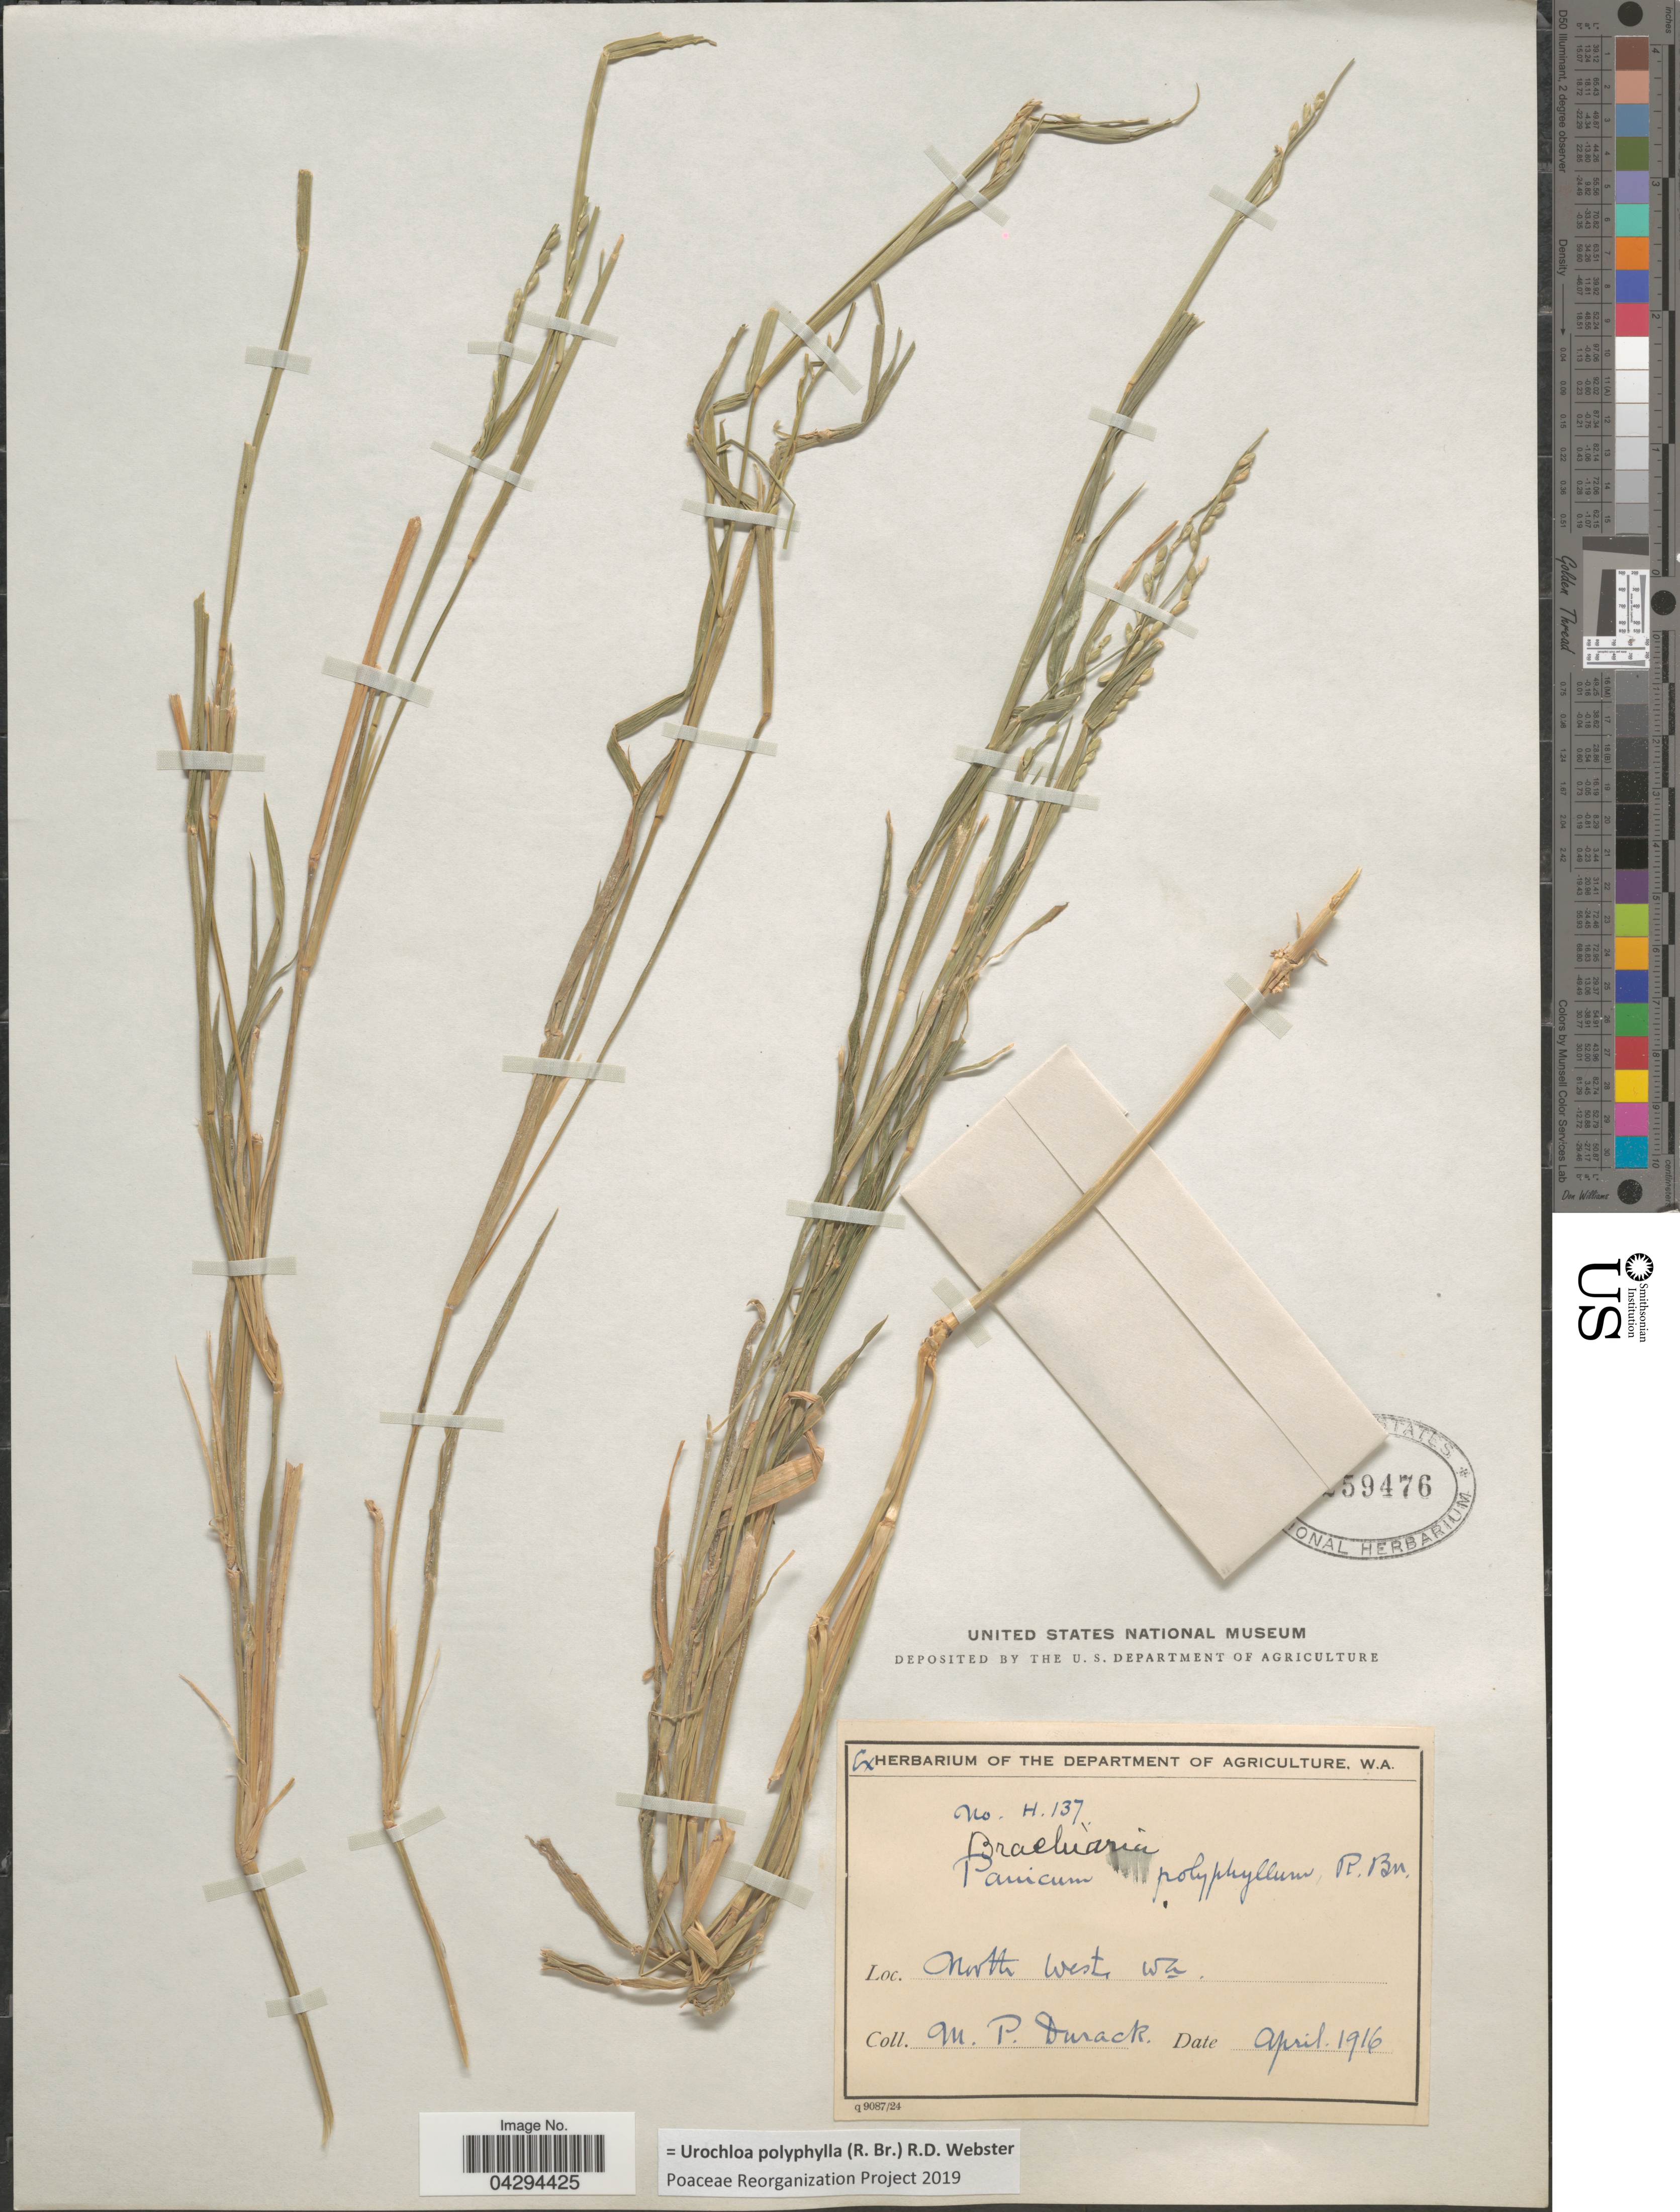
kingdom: Plantae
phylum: Tracheophyta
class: Liliopsida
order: Poales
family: Poaceae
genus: Urochloa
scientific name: Urochloa polyphylla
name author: (R. Br.) R.D. Webster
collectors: M. Durack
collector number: H137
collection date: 1916-04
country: Australia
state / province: Western Australia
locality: North west.